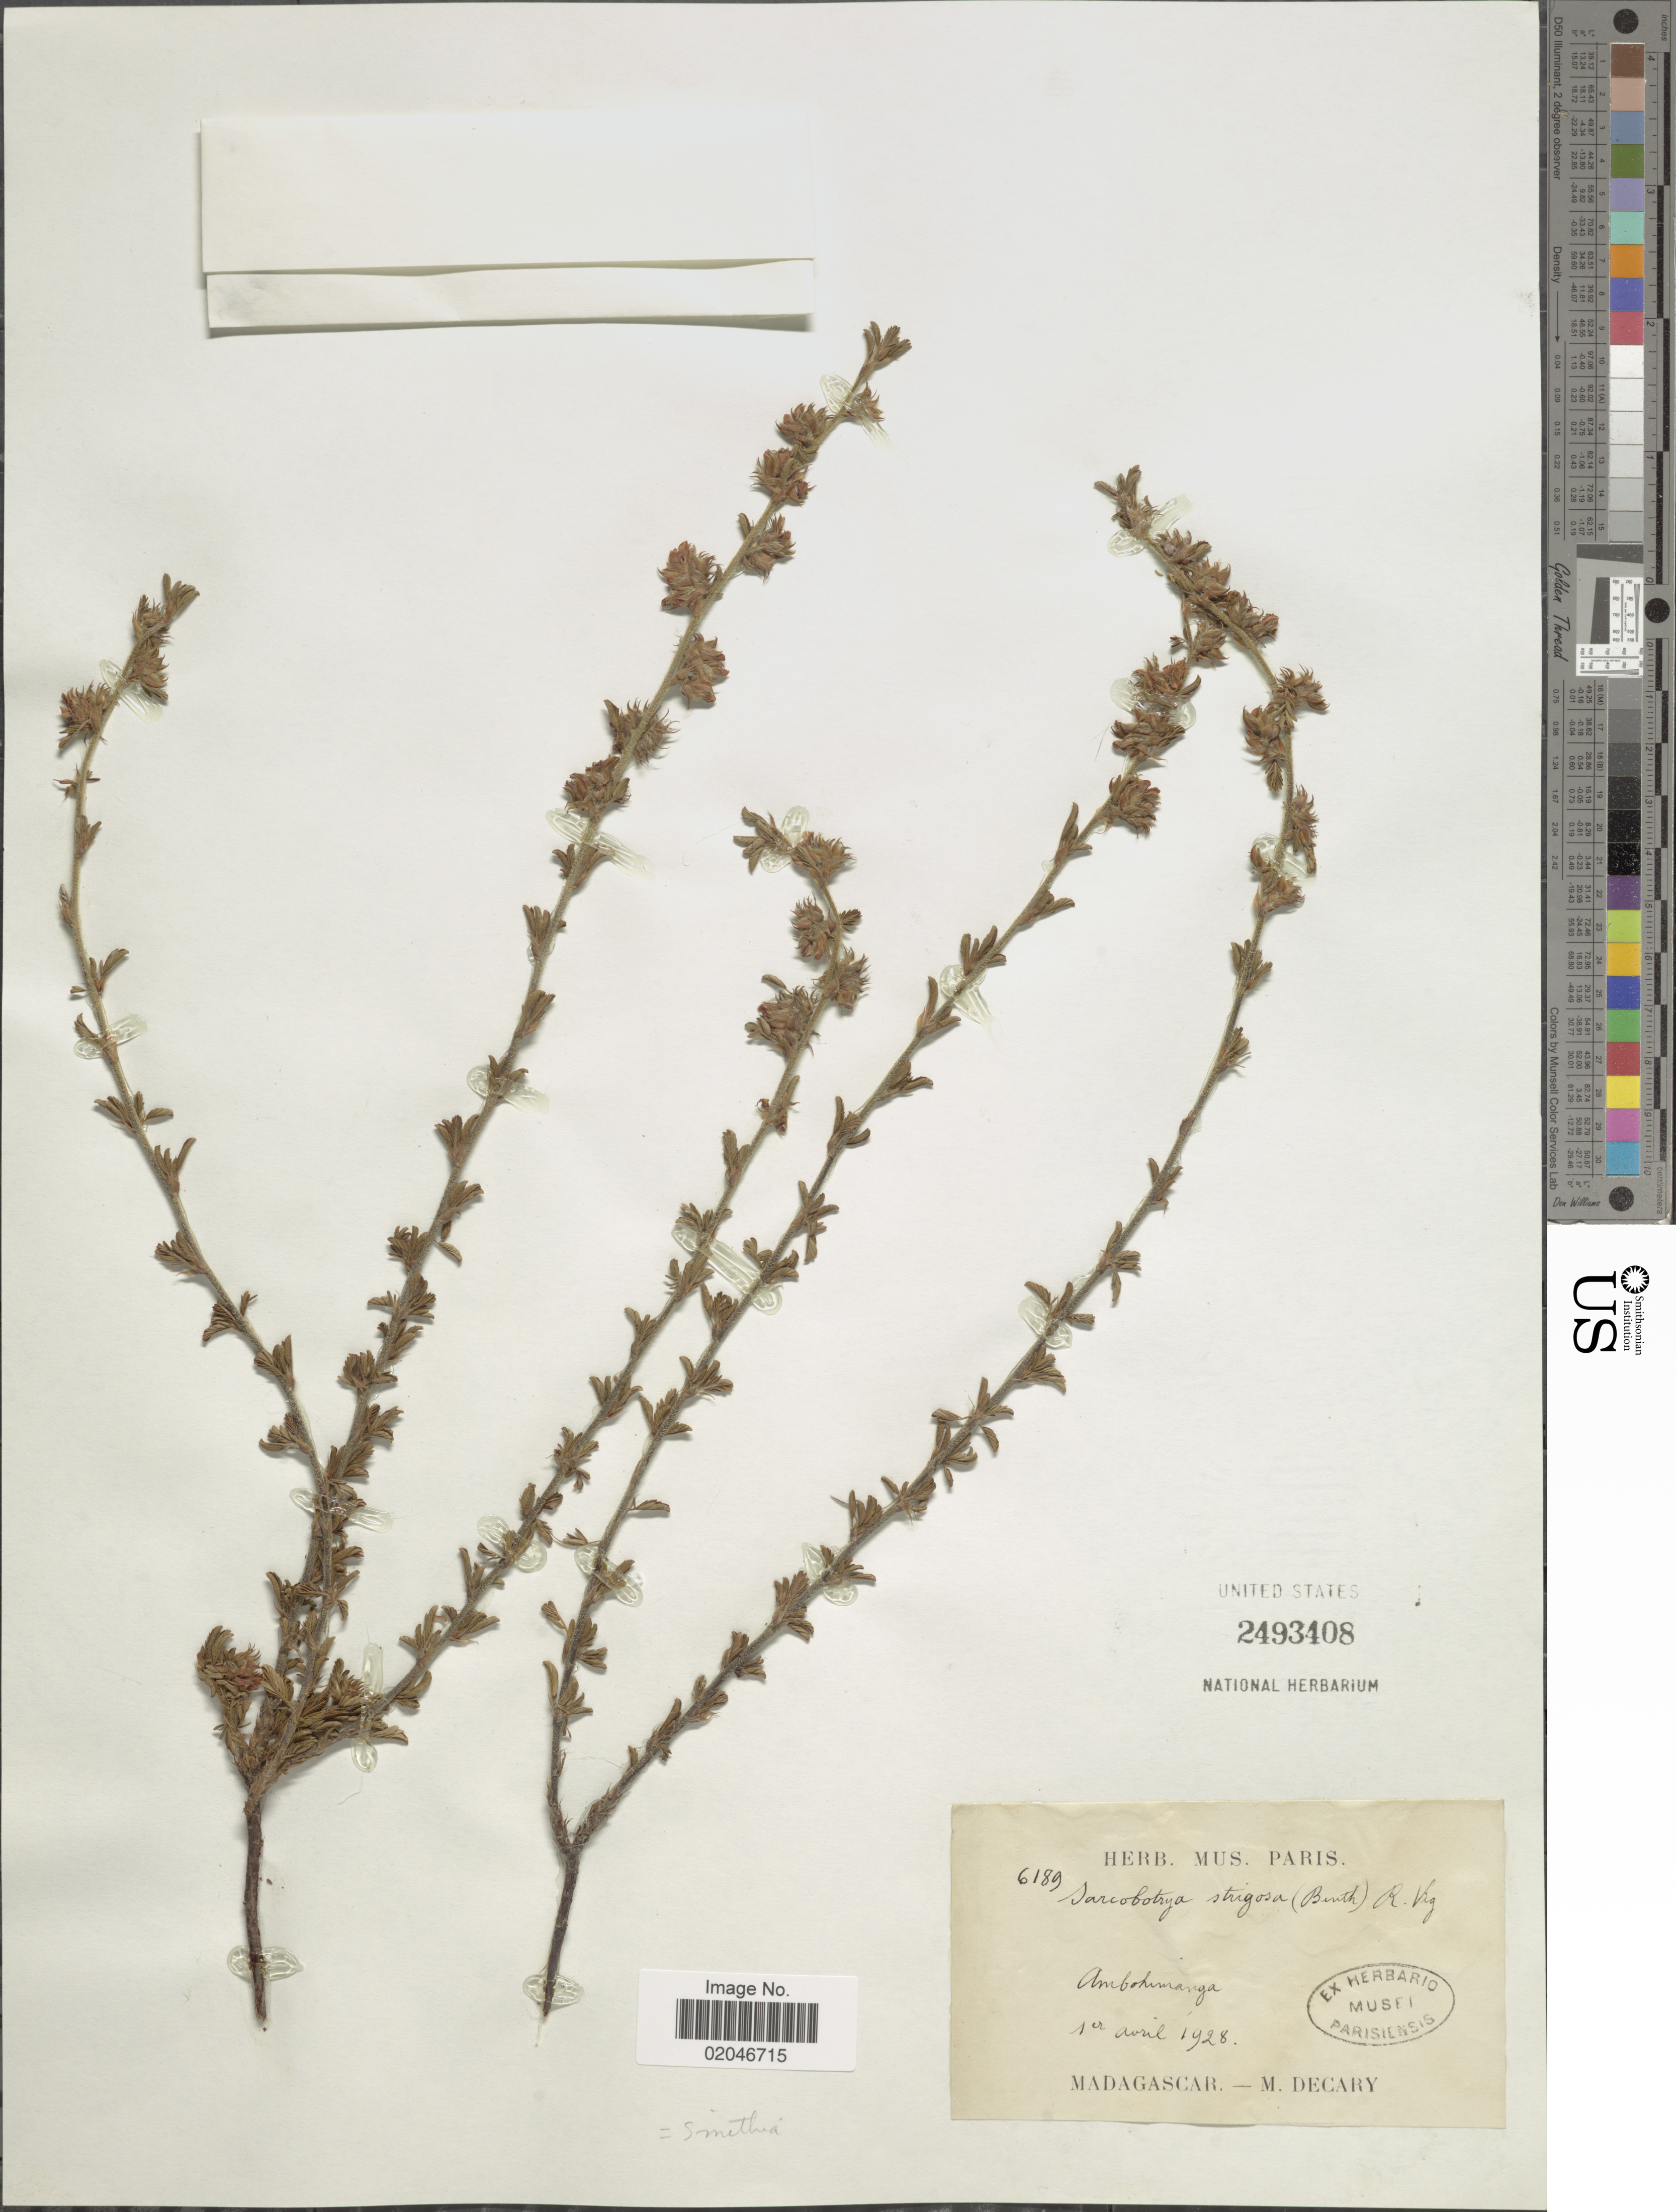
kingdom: Plantae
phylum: Tracheophyta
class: Magnoliopsida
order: Fabales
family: Fabaceae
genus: Kotschya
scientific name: Kotschya strigosa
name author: (Benth.) Dewit & P.A. Duvign.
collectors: R. Decary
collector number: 6189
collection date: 1928-04-01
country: Madagascar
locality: Ambohimanga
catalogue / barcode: US 2493408